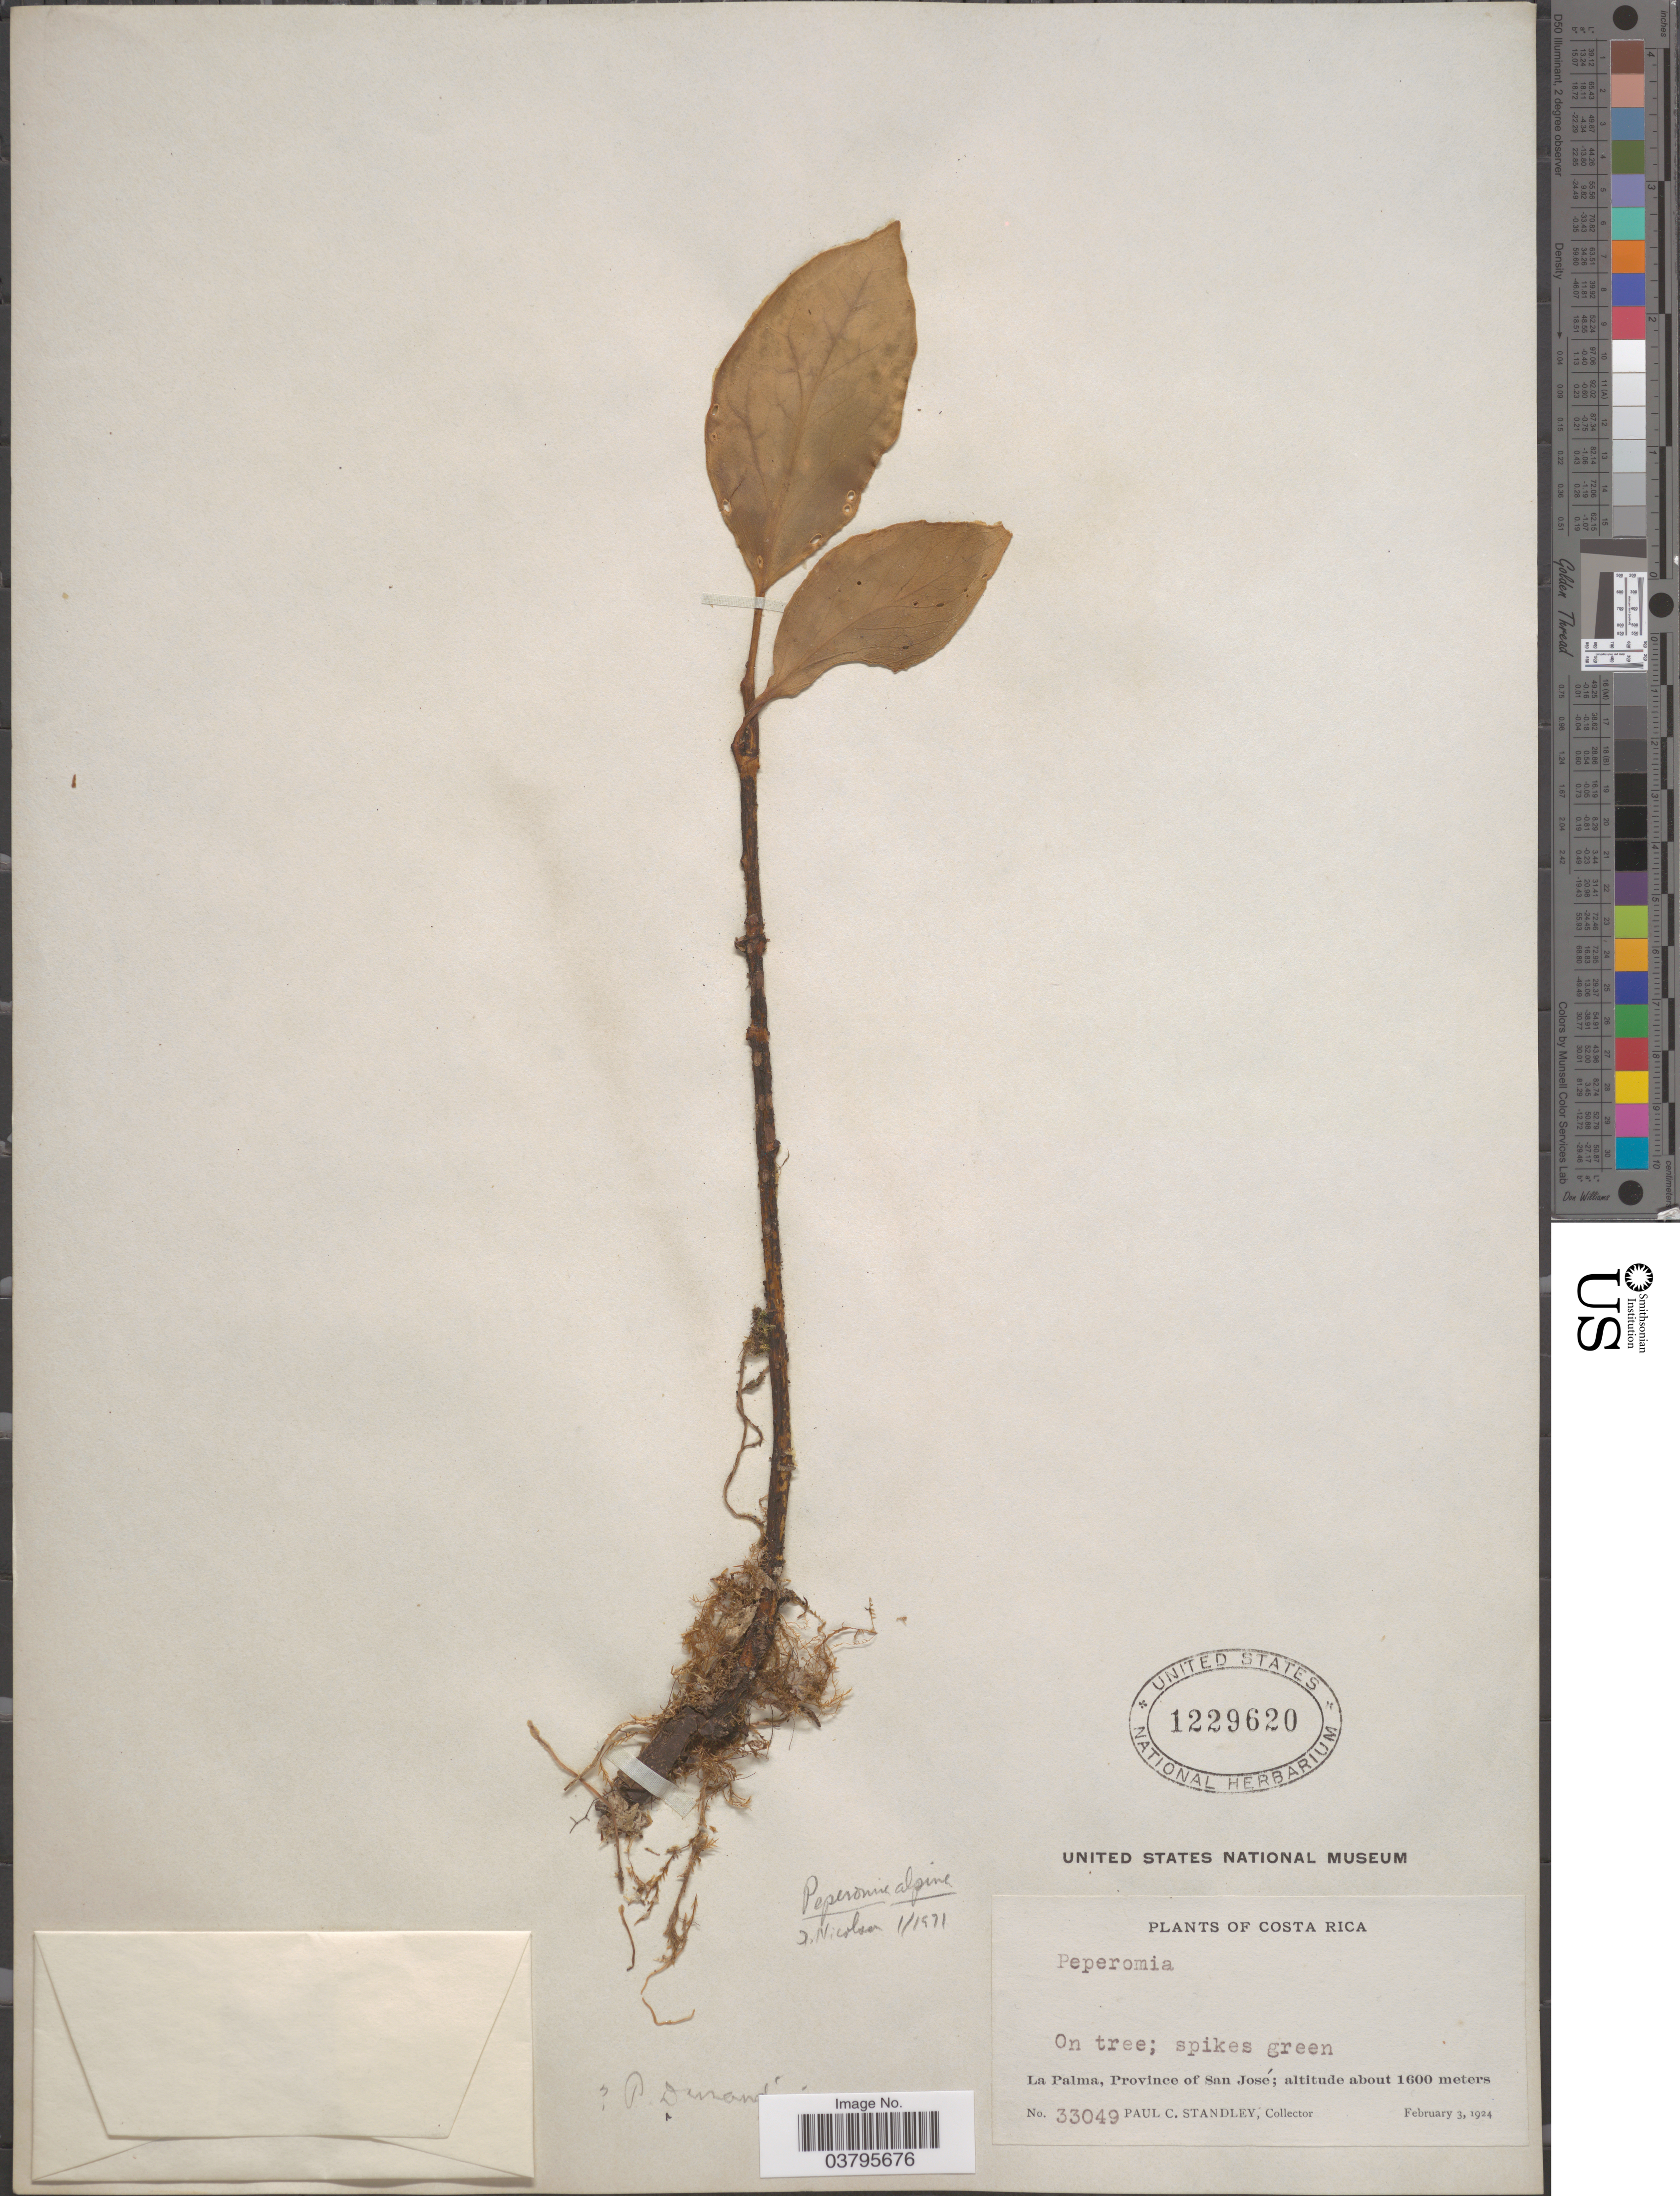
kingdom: Plantae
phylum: Tracheophyta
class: Magnoliopsida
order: Piperales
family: Piperaceae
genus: Peperomia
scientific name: Peperomia alpina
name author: (Sw.) A. Dietr.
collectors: P. C. Standley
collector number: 33049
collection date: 1924-02-03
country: Costa Rica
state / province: San José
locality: La Palma.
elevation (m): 1600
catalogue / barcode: US 1229620